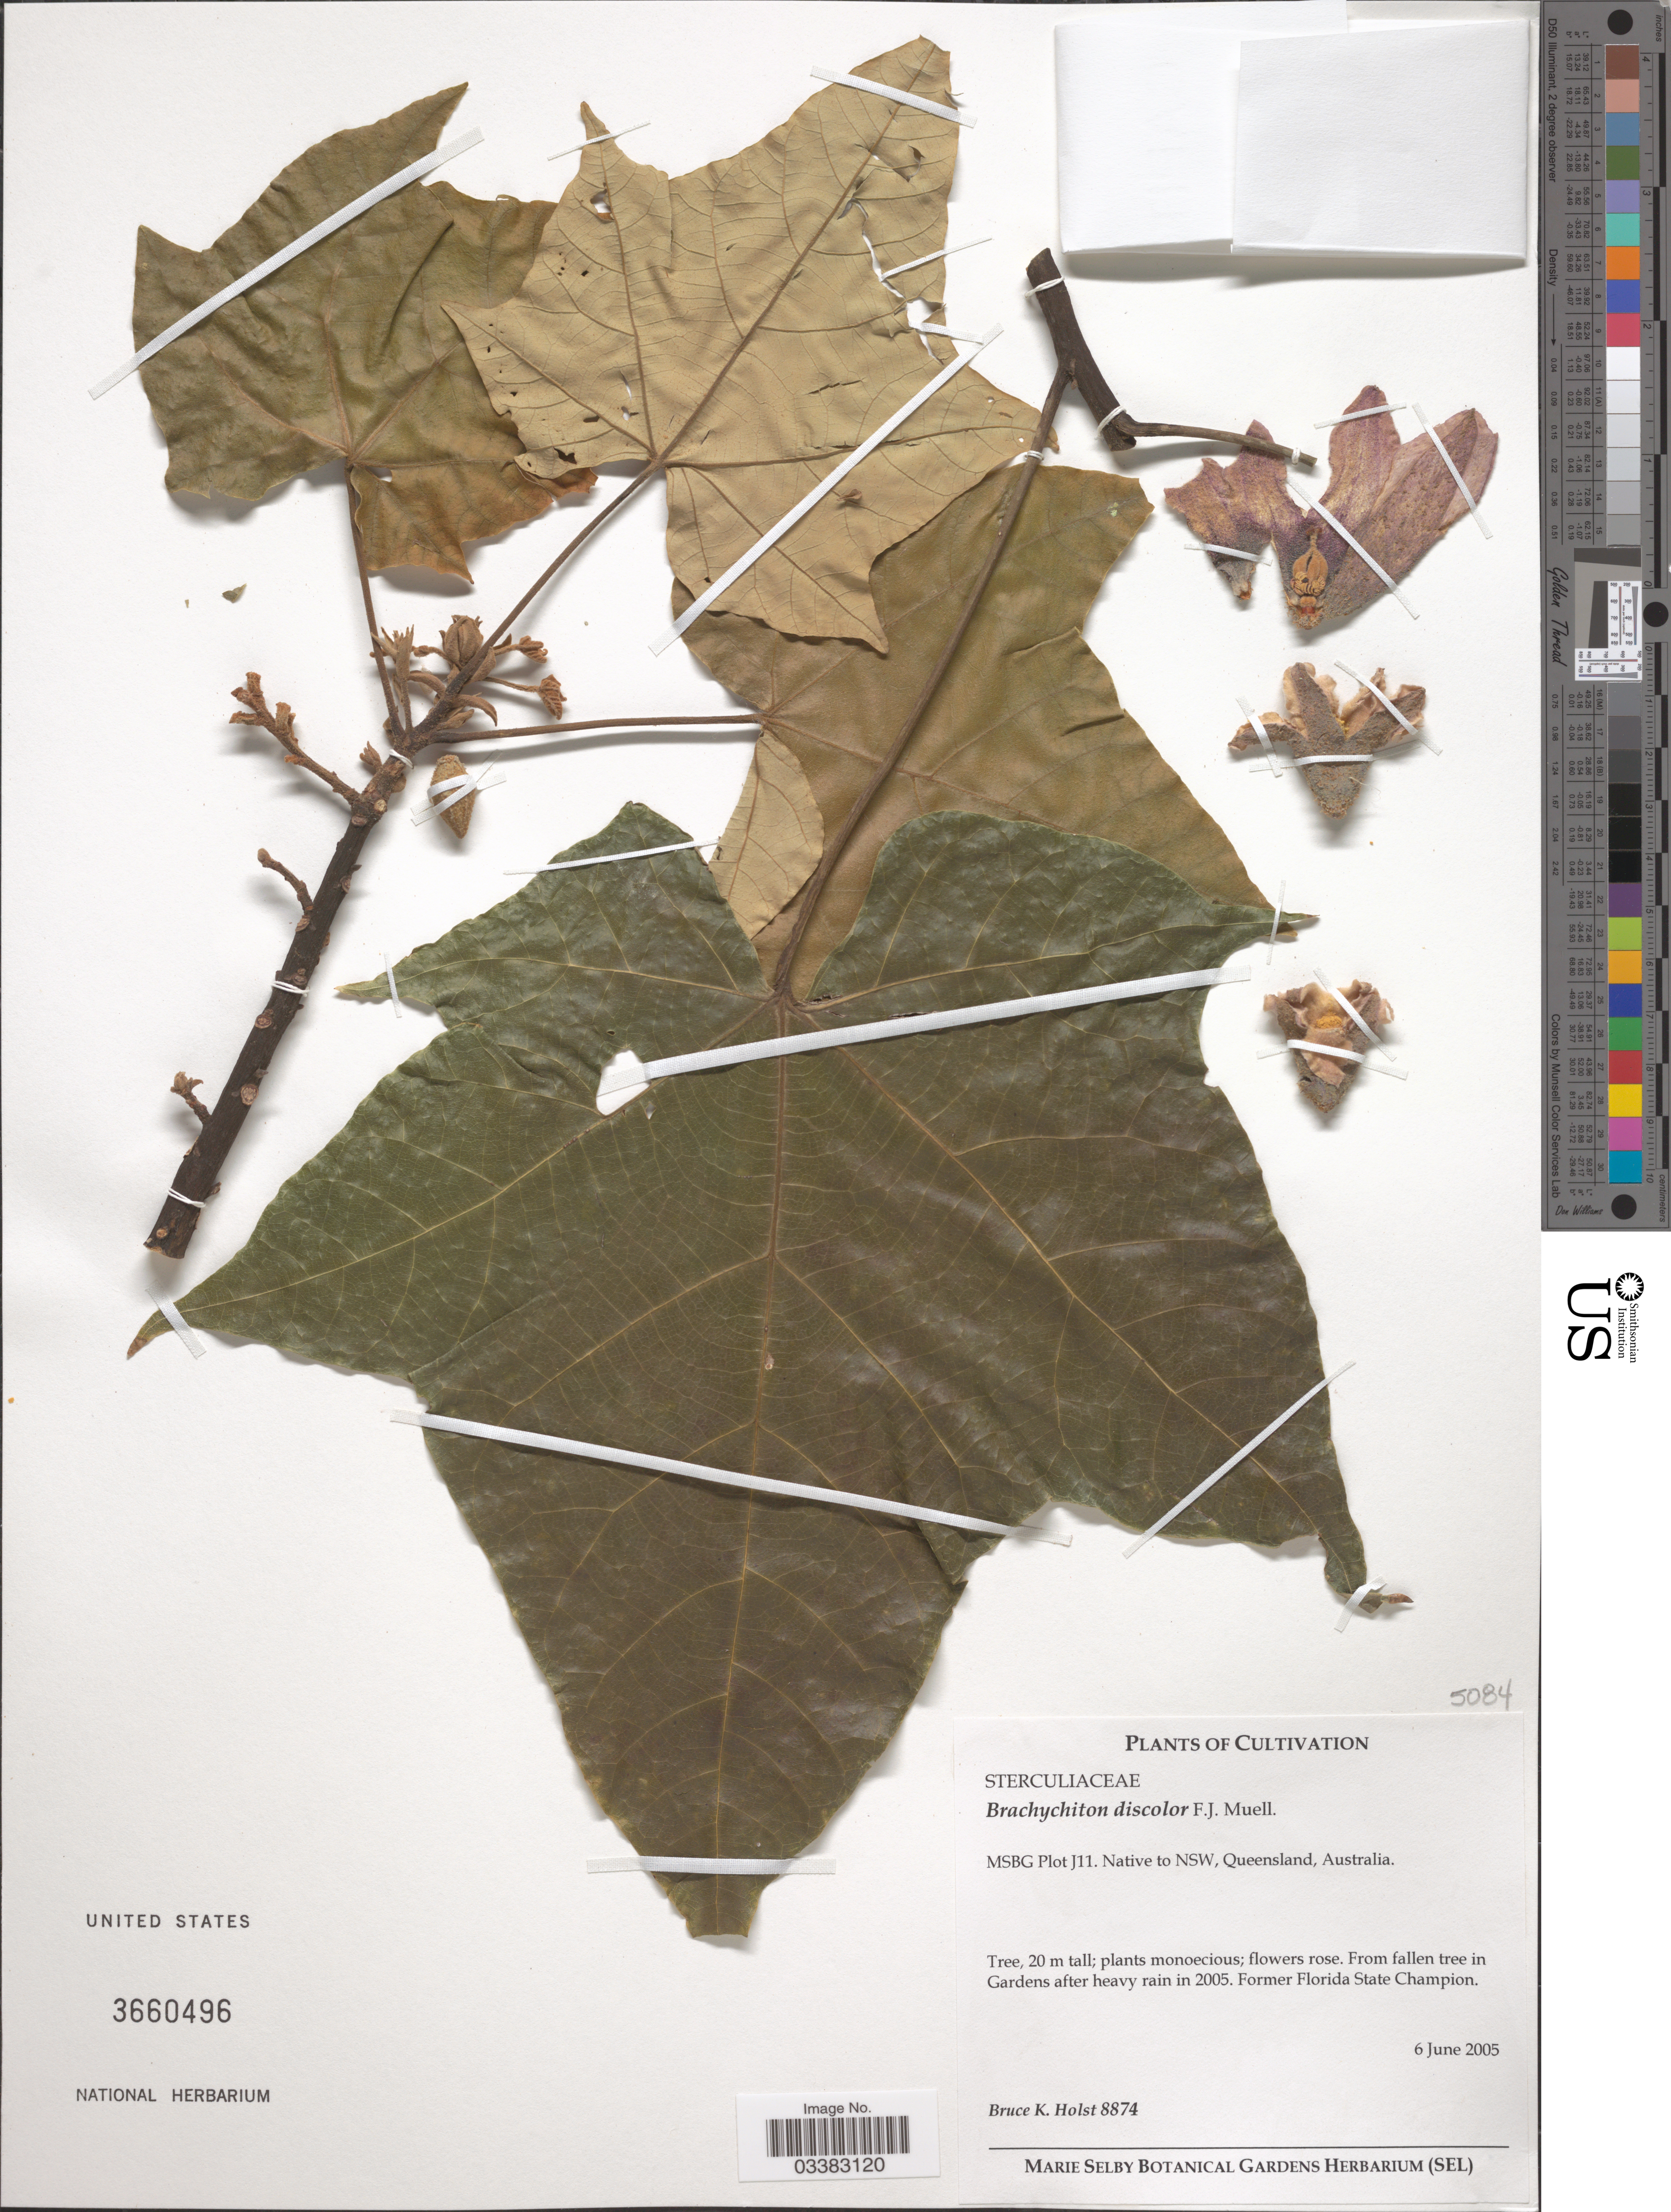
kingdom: Plantae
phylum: Tracheophyta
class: Magnoliopsida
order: Malvales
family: Malvaceae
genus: Brachychiton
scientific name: Brachychiton discolor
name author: F. Muell.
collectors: B. Holst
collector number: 8874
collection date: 2005-06-06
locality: MSBG Plot J11.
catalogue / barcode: US 3660496